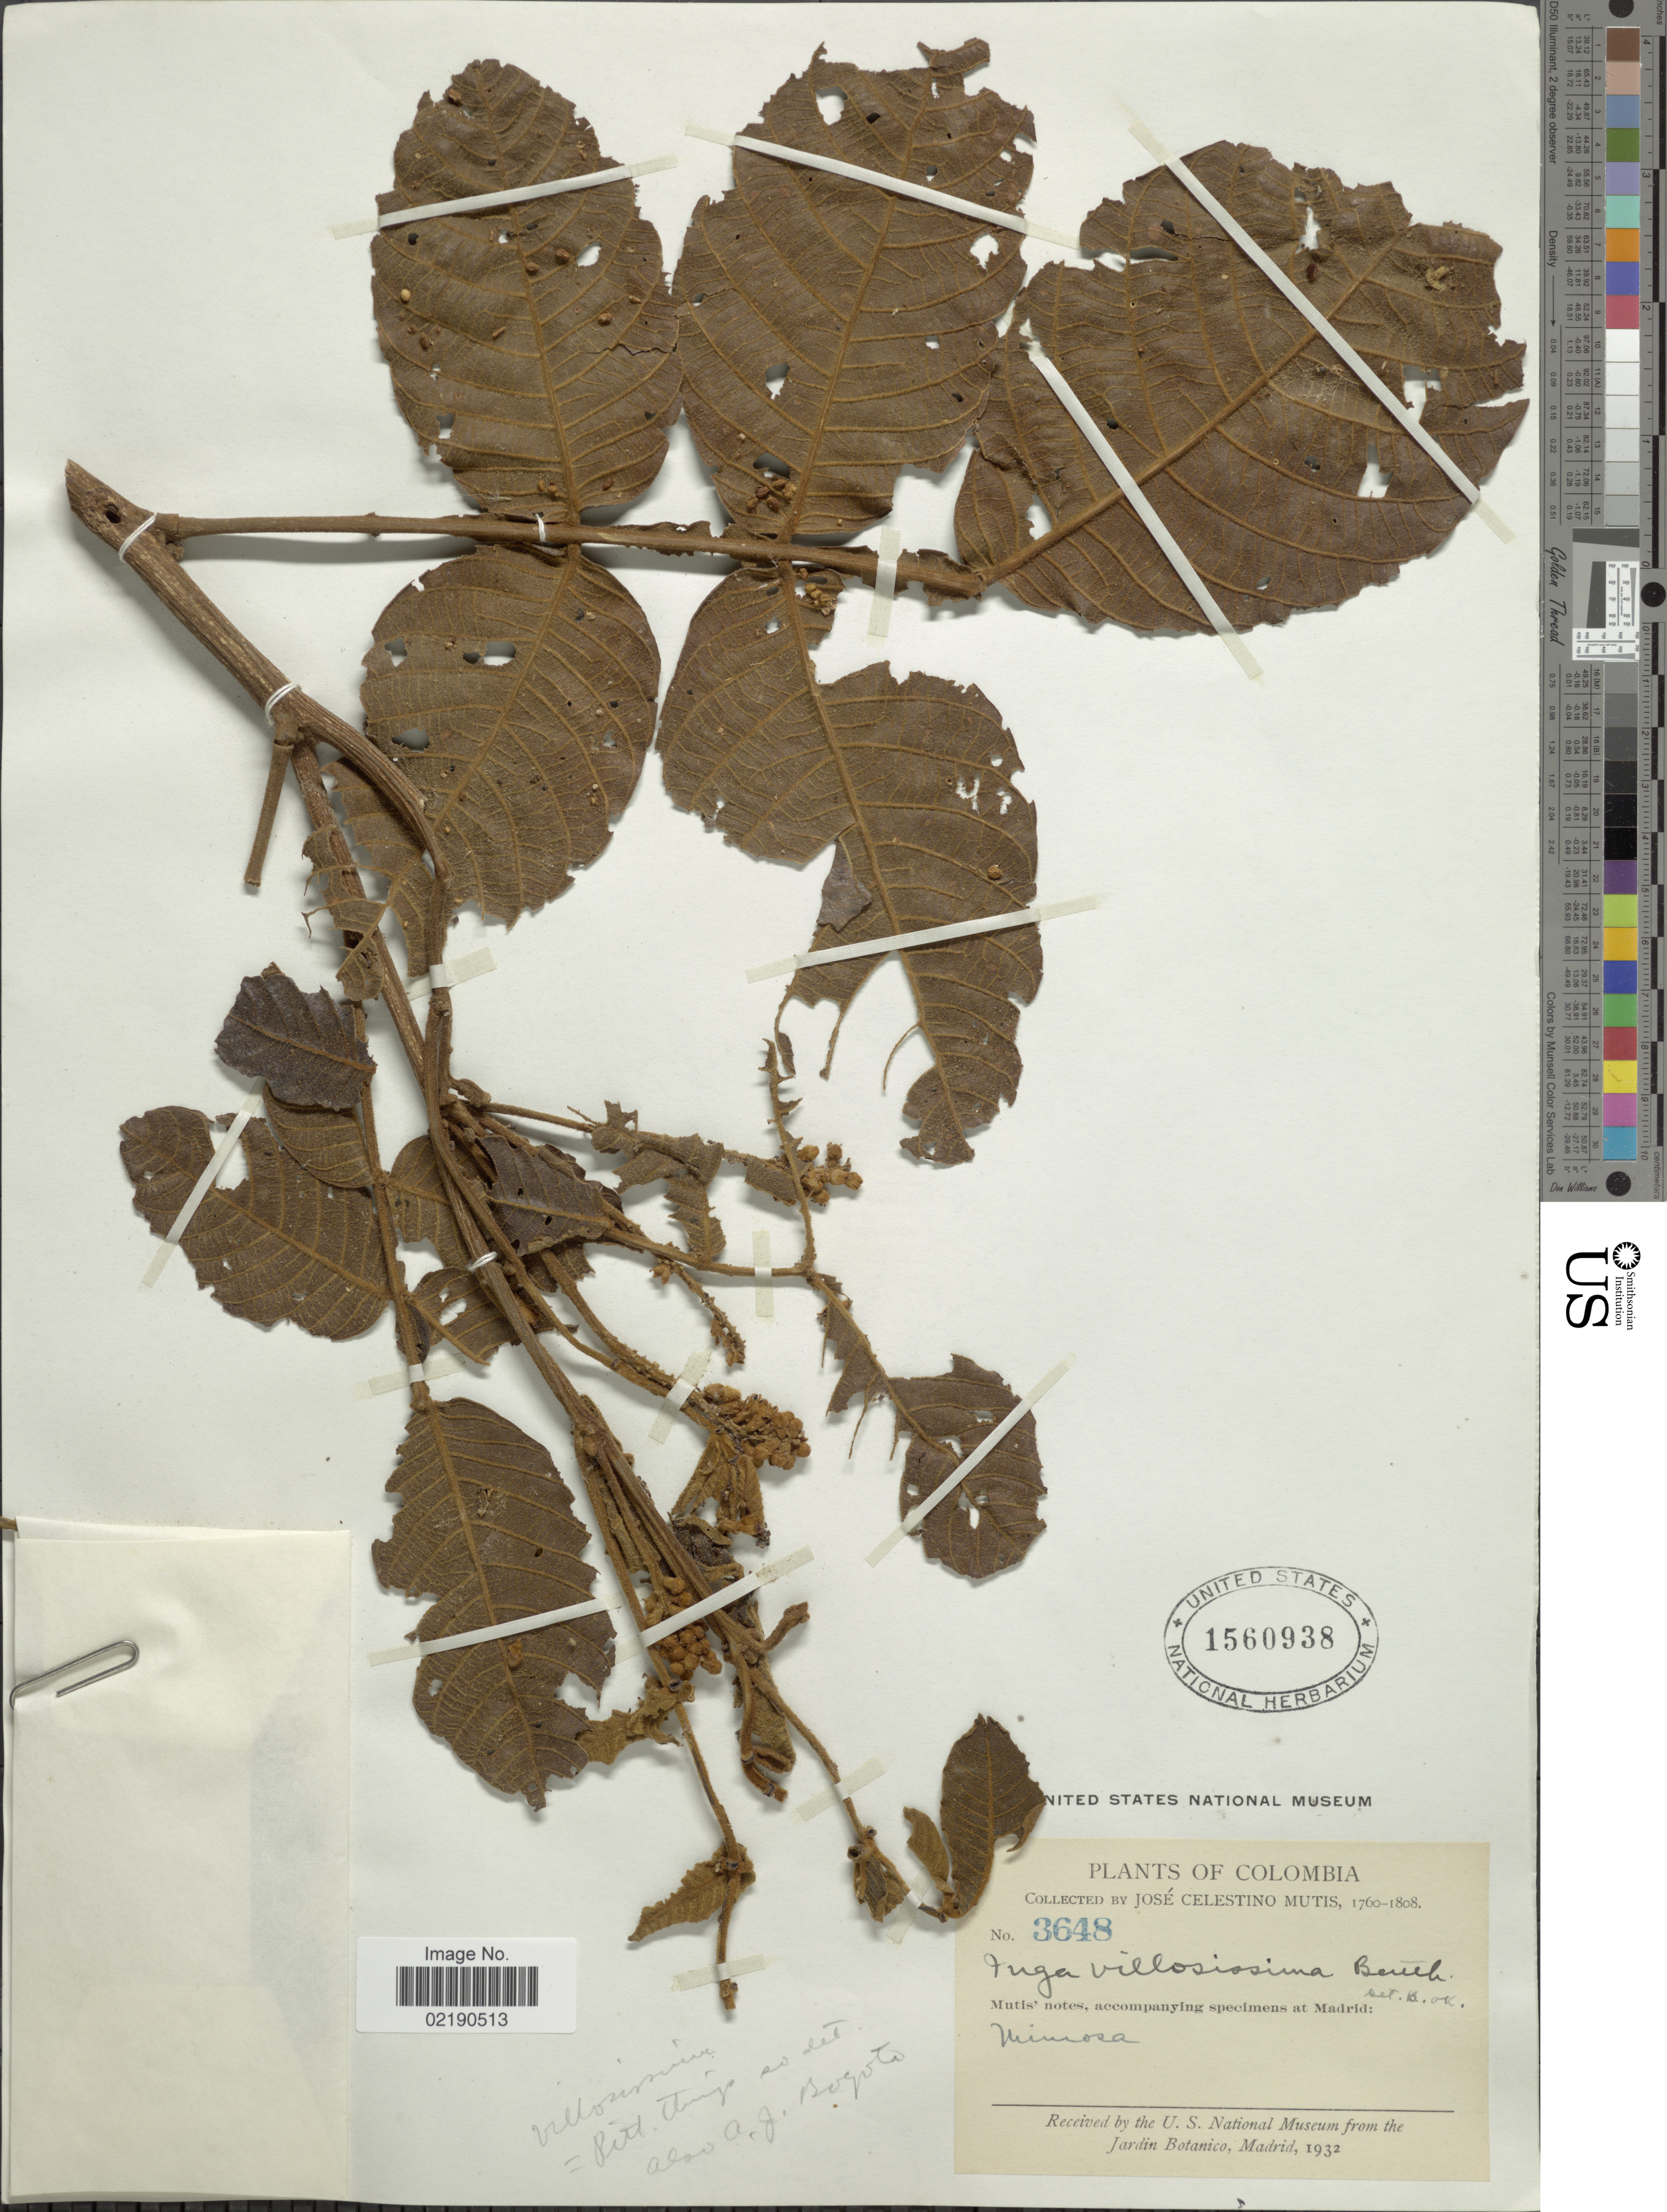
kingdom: Plantae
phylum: Tracheophyta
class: Magnoliopsida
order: Fabales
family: Fabaceae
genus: Inga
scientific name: Inga villosissima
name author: Benth.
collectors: J. C. B. Mutis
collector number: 3648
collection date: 1760/1808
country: Colombia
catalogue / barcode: US 1560938